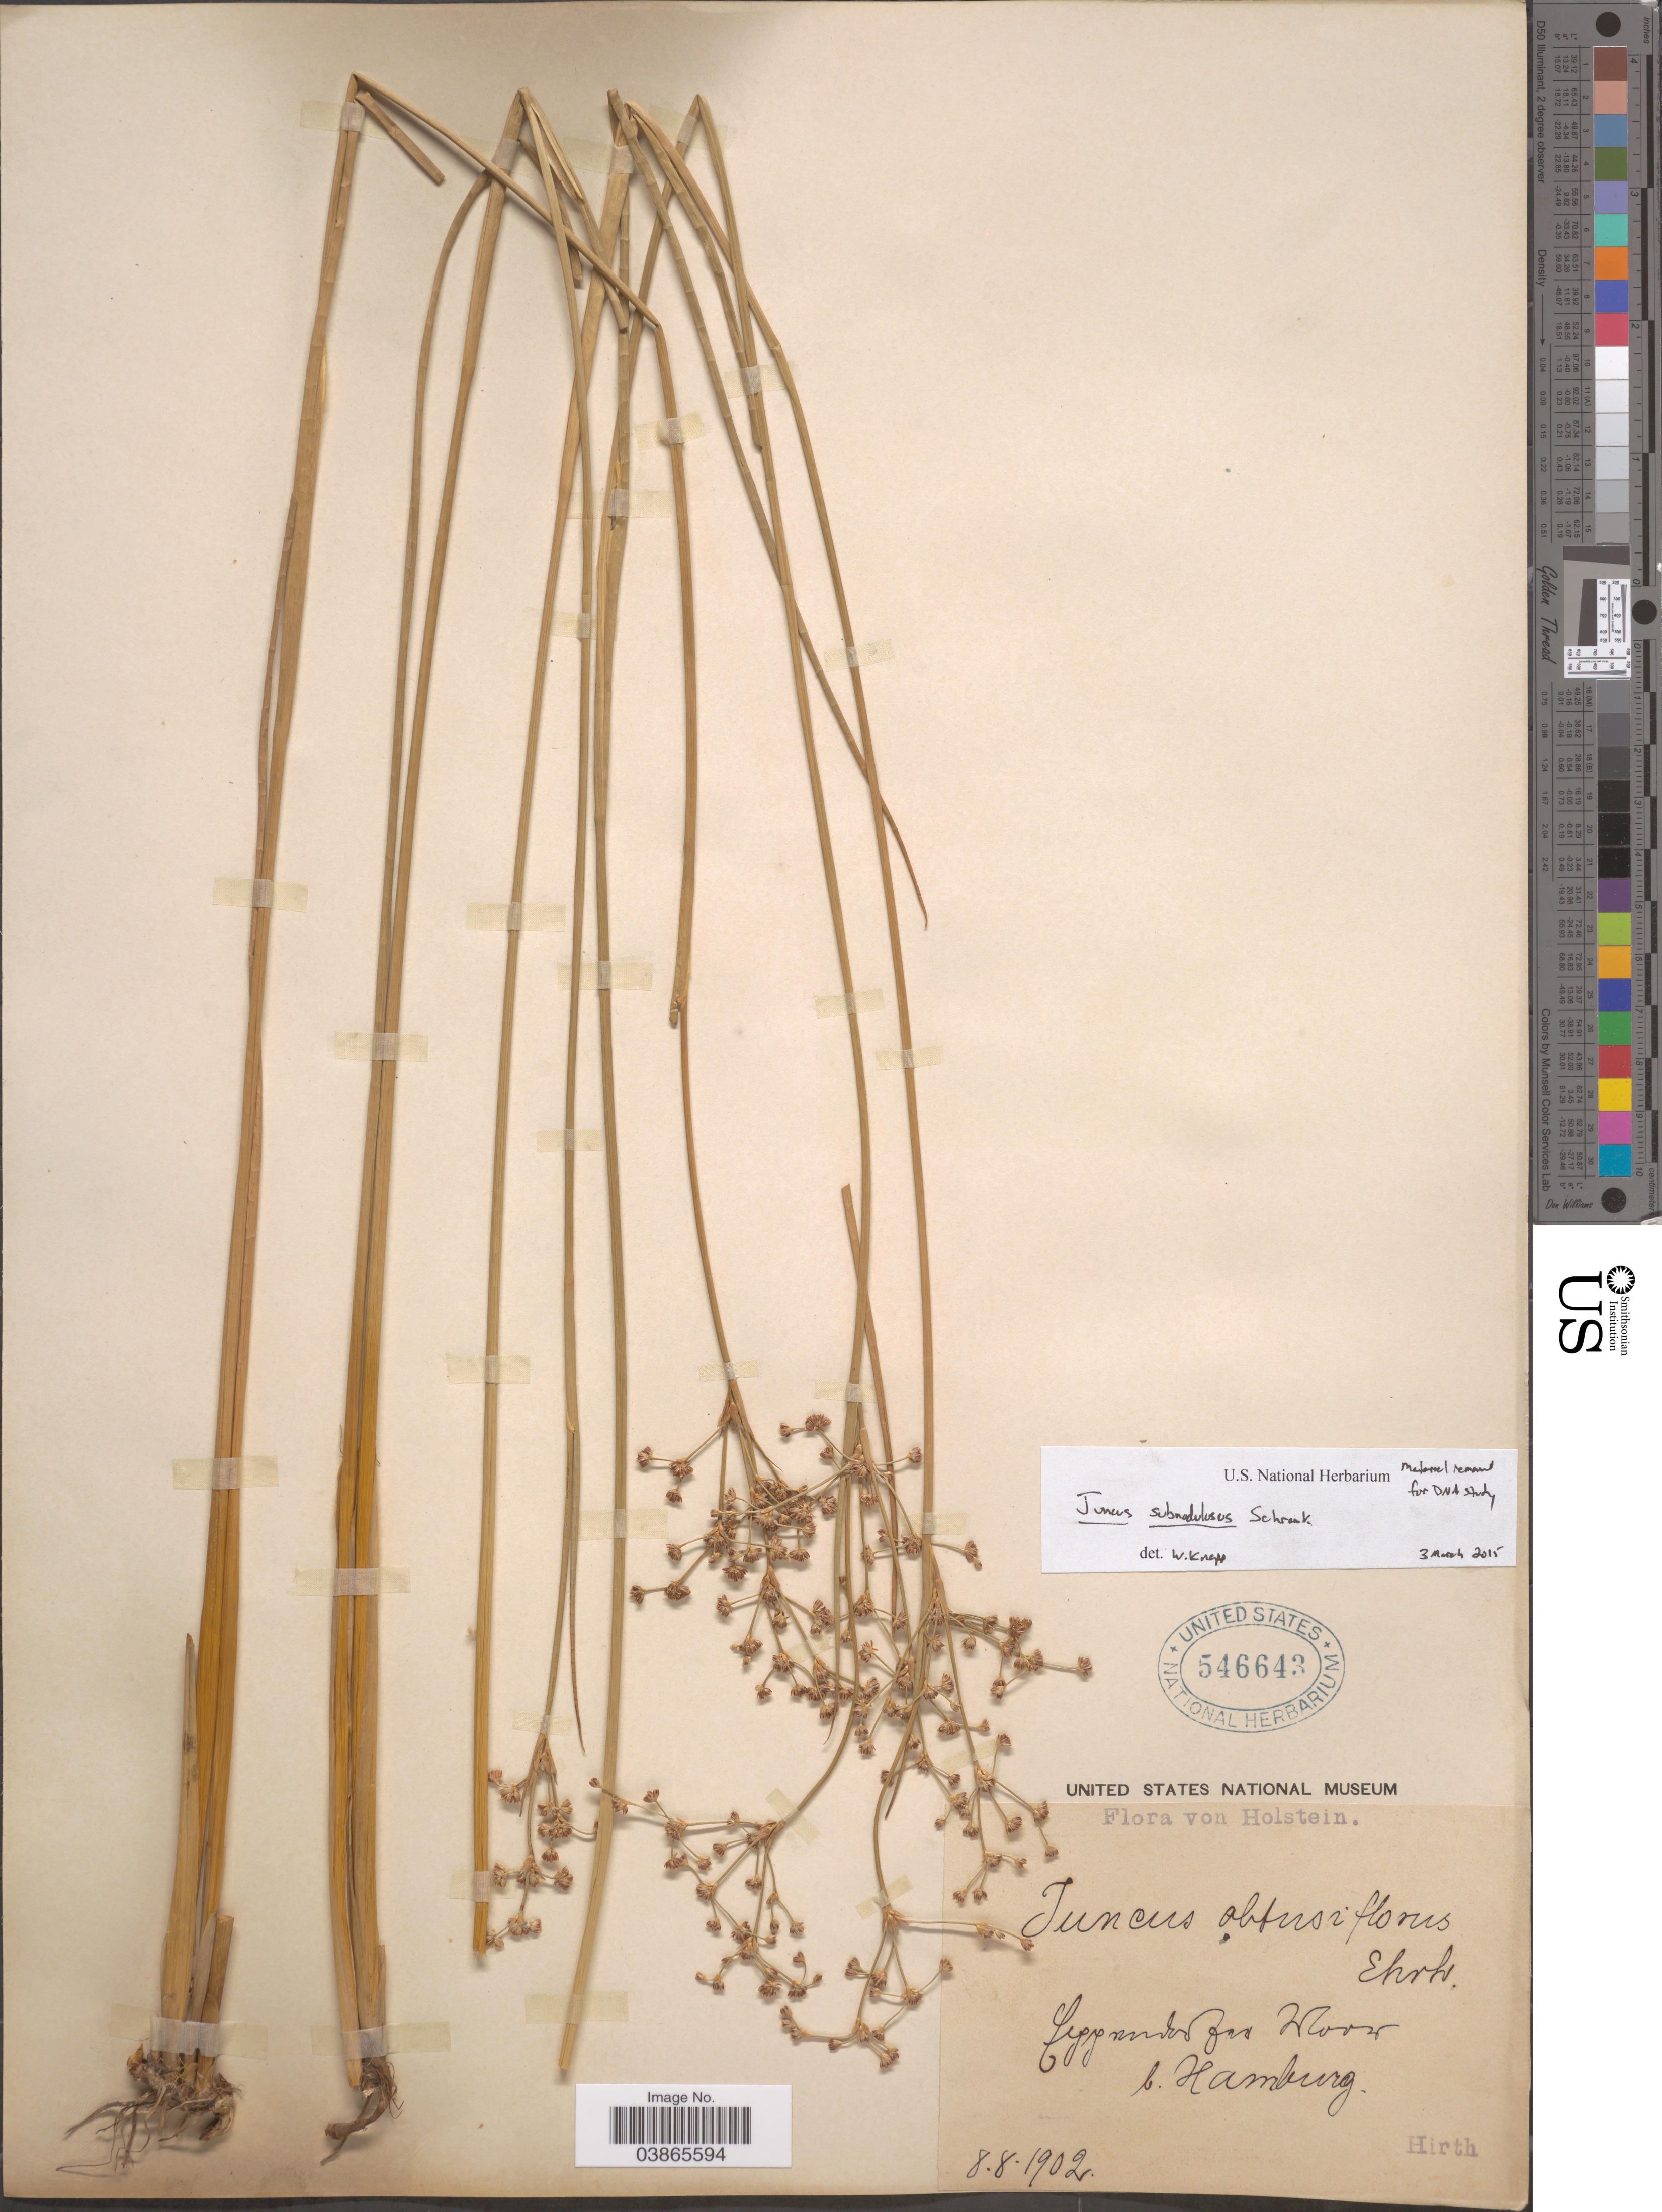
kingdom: Plantae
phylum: Tracheophyta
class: Liliopsida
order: Poales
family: Juncaceae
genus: Juncus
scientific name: Juncus subnodulosus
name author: Schrank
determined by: Knapp, W. M.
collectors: Hirth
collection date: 1902-08-08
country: Germany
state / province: Schleswig-Holstein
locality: Holstein. b. Hamburg.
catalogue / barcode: US 546643